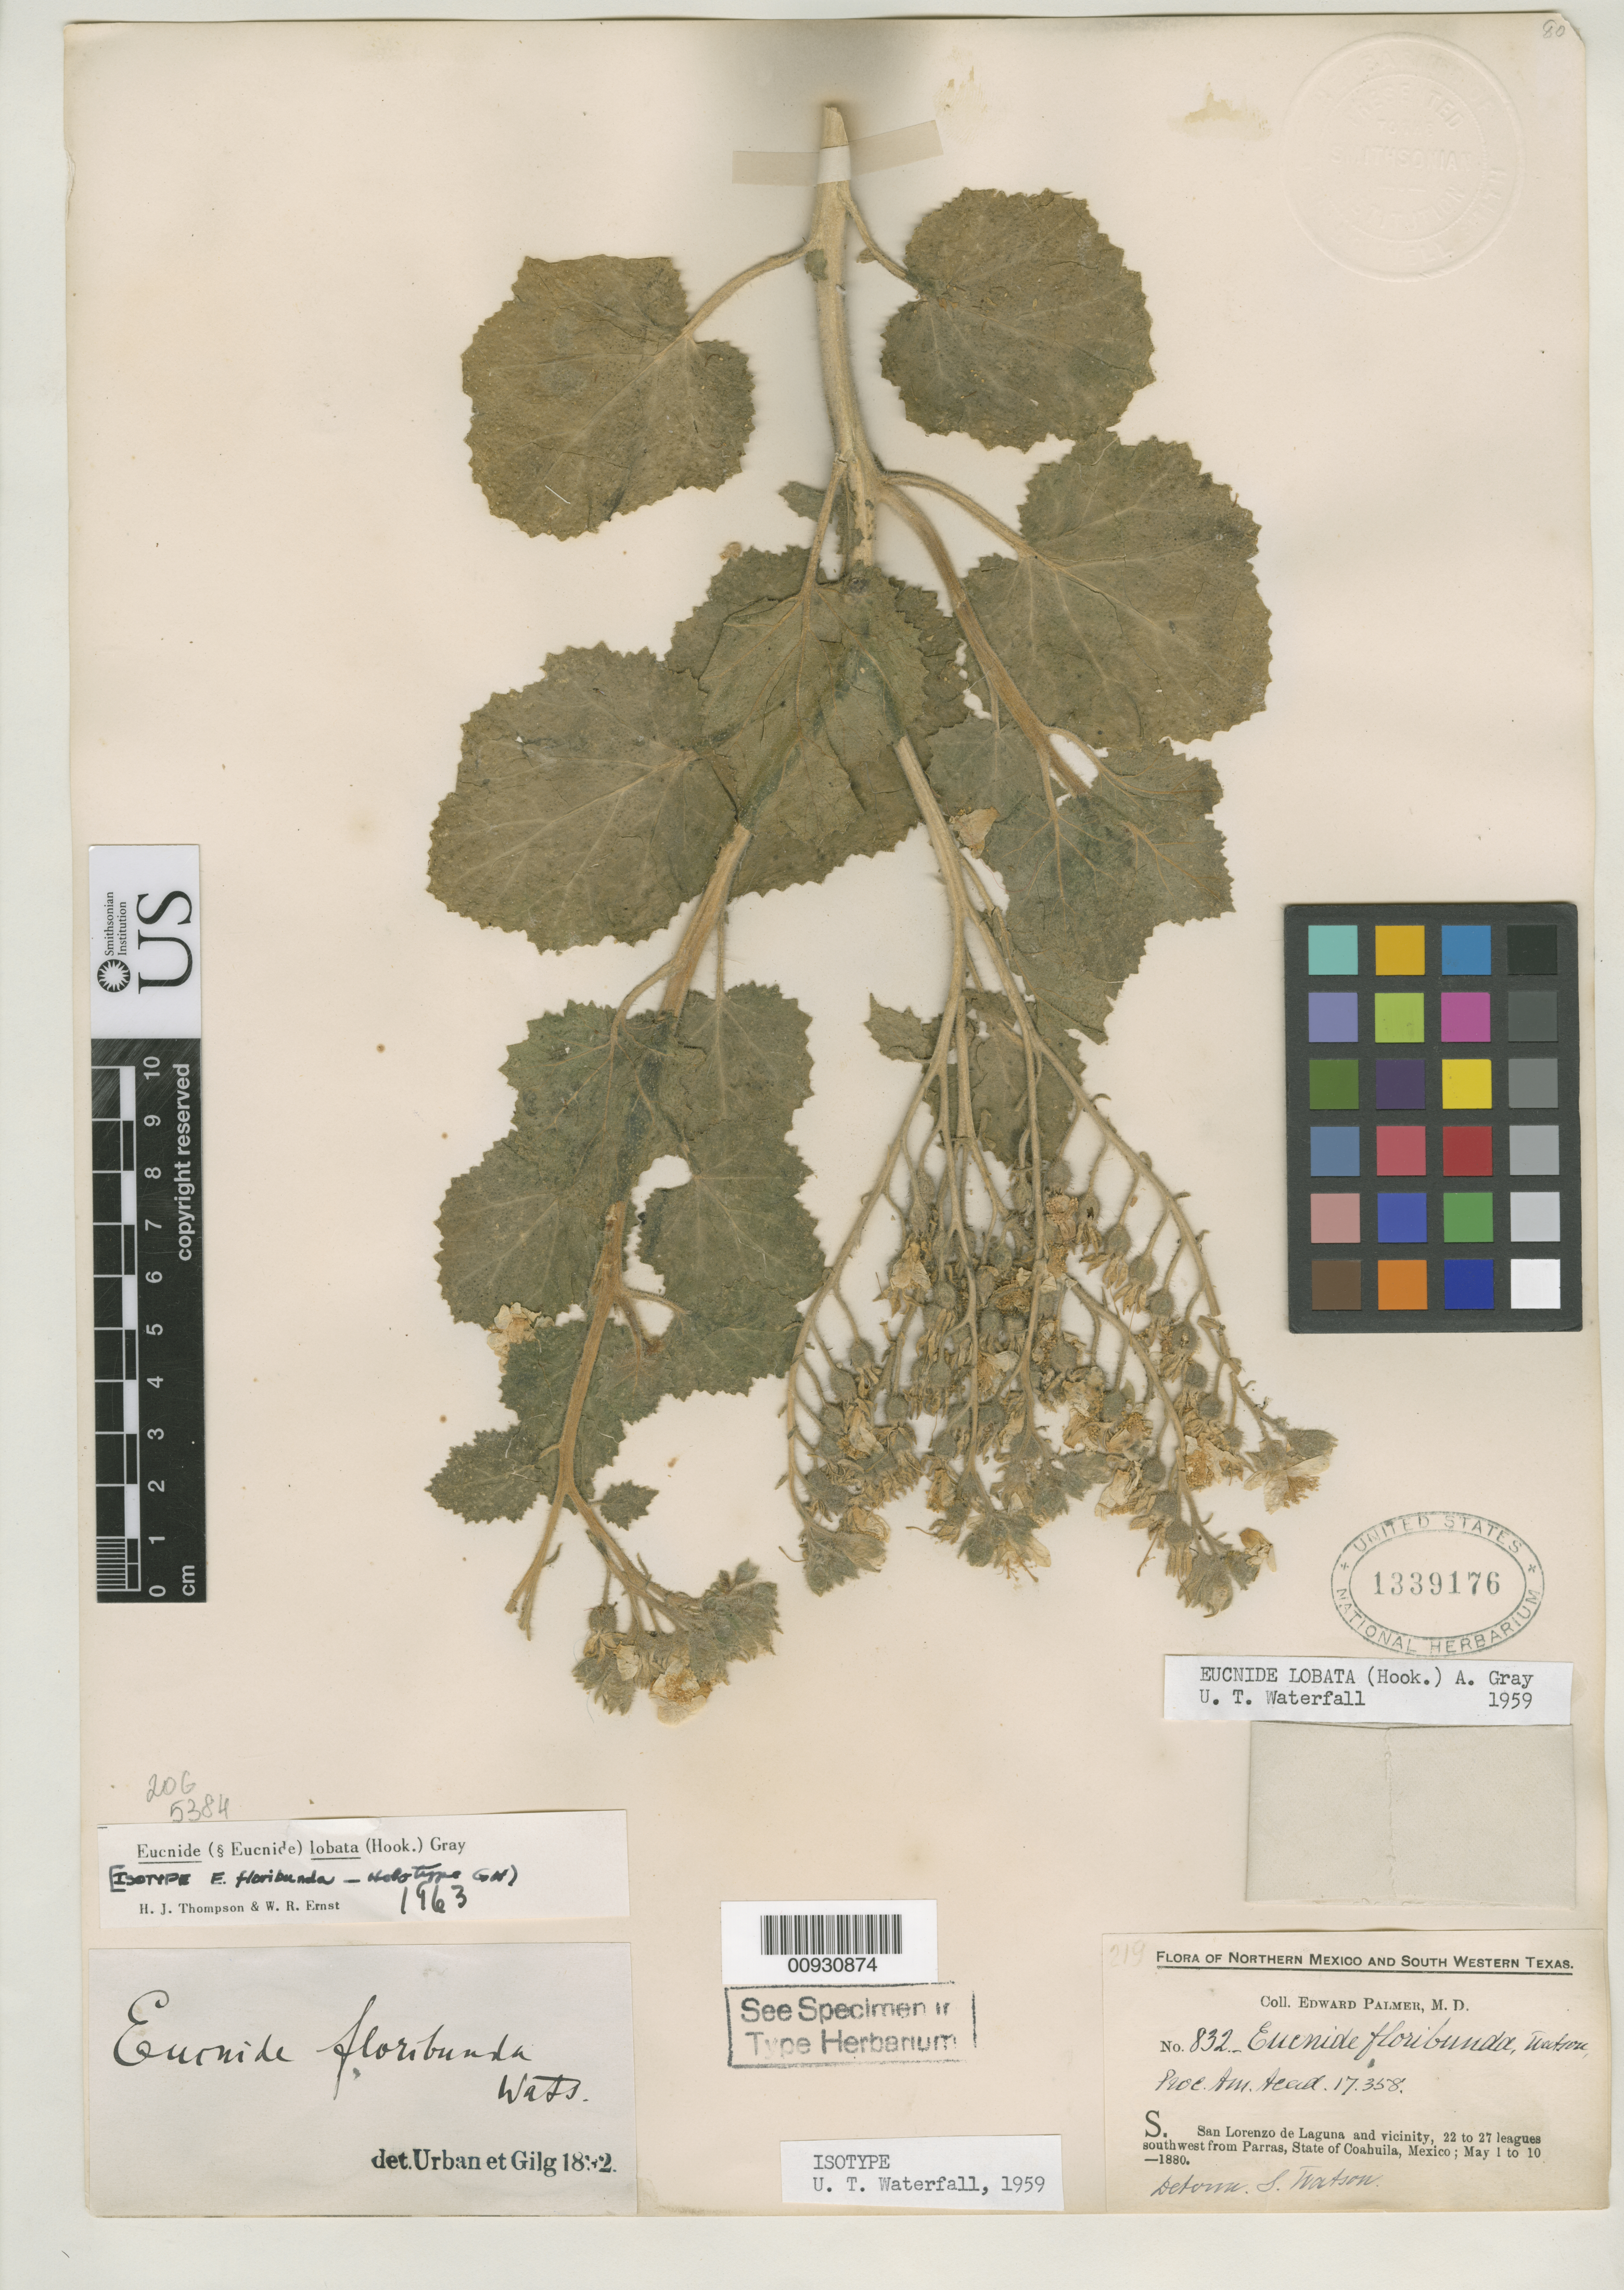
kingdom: Plantae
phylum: Tracheophyta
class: Magnoliopsida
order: Cornales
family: Loasaceae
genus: Eucnide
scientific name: Eucnide floribunda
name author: S. Watson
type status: Isotype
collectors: E. Palmer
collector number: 832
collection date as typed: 01 May 1880 to 10 May 1880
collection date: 1880-05-01/1880-05-10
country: Mexico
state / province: Coahuila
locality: San Lorenzo de Laguna and vicinity, 22 to 27 leagues southwest from Parras.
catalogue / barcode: US 1339176